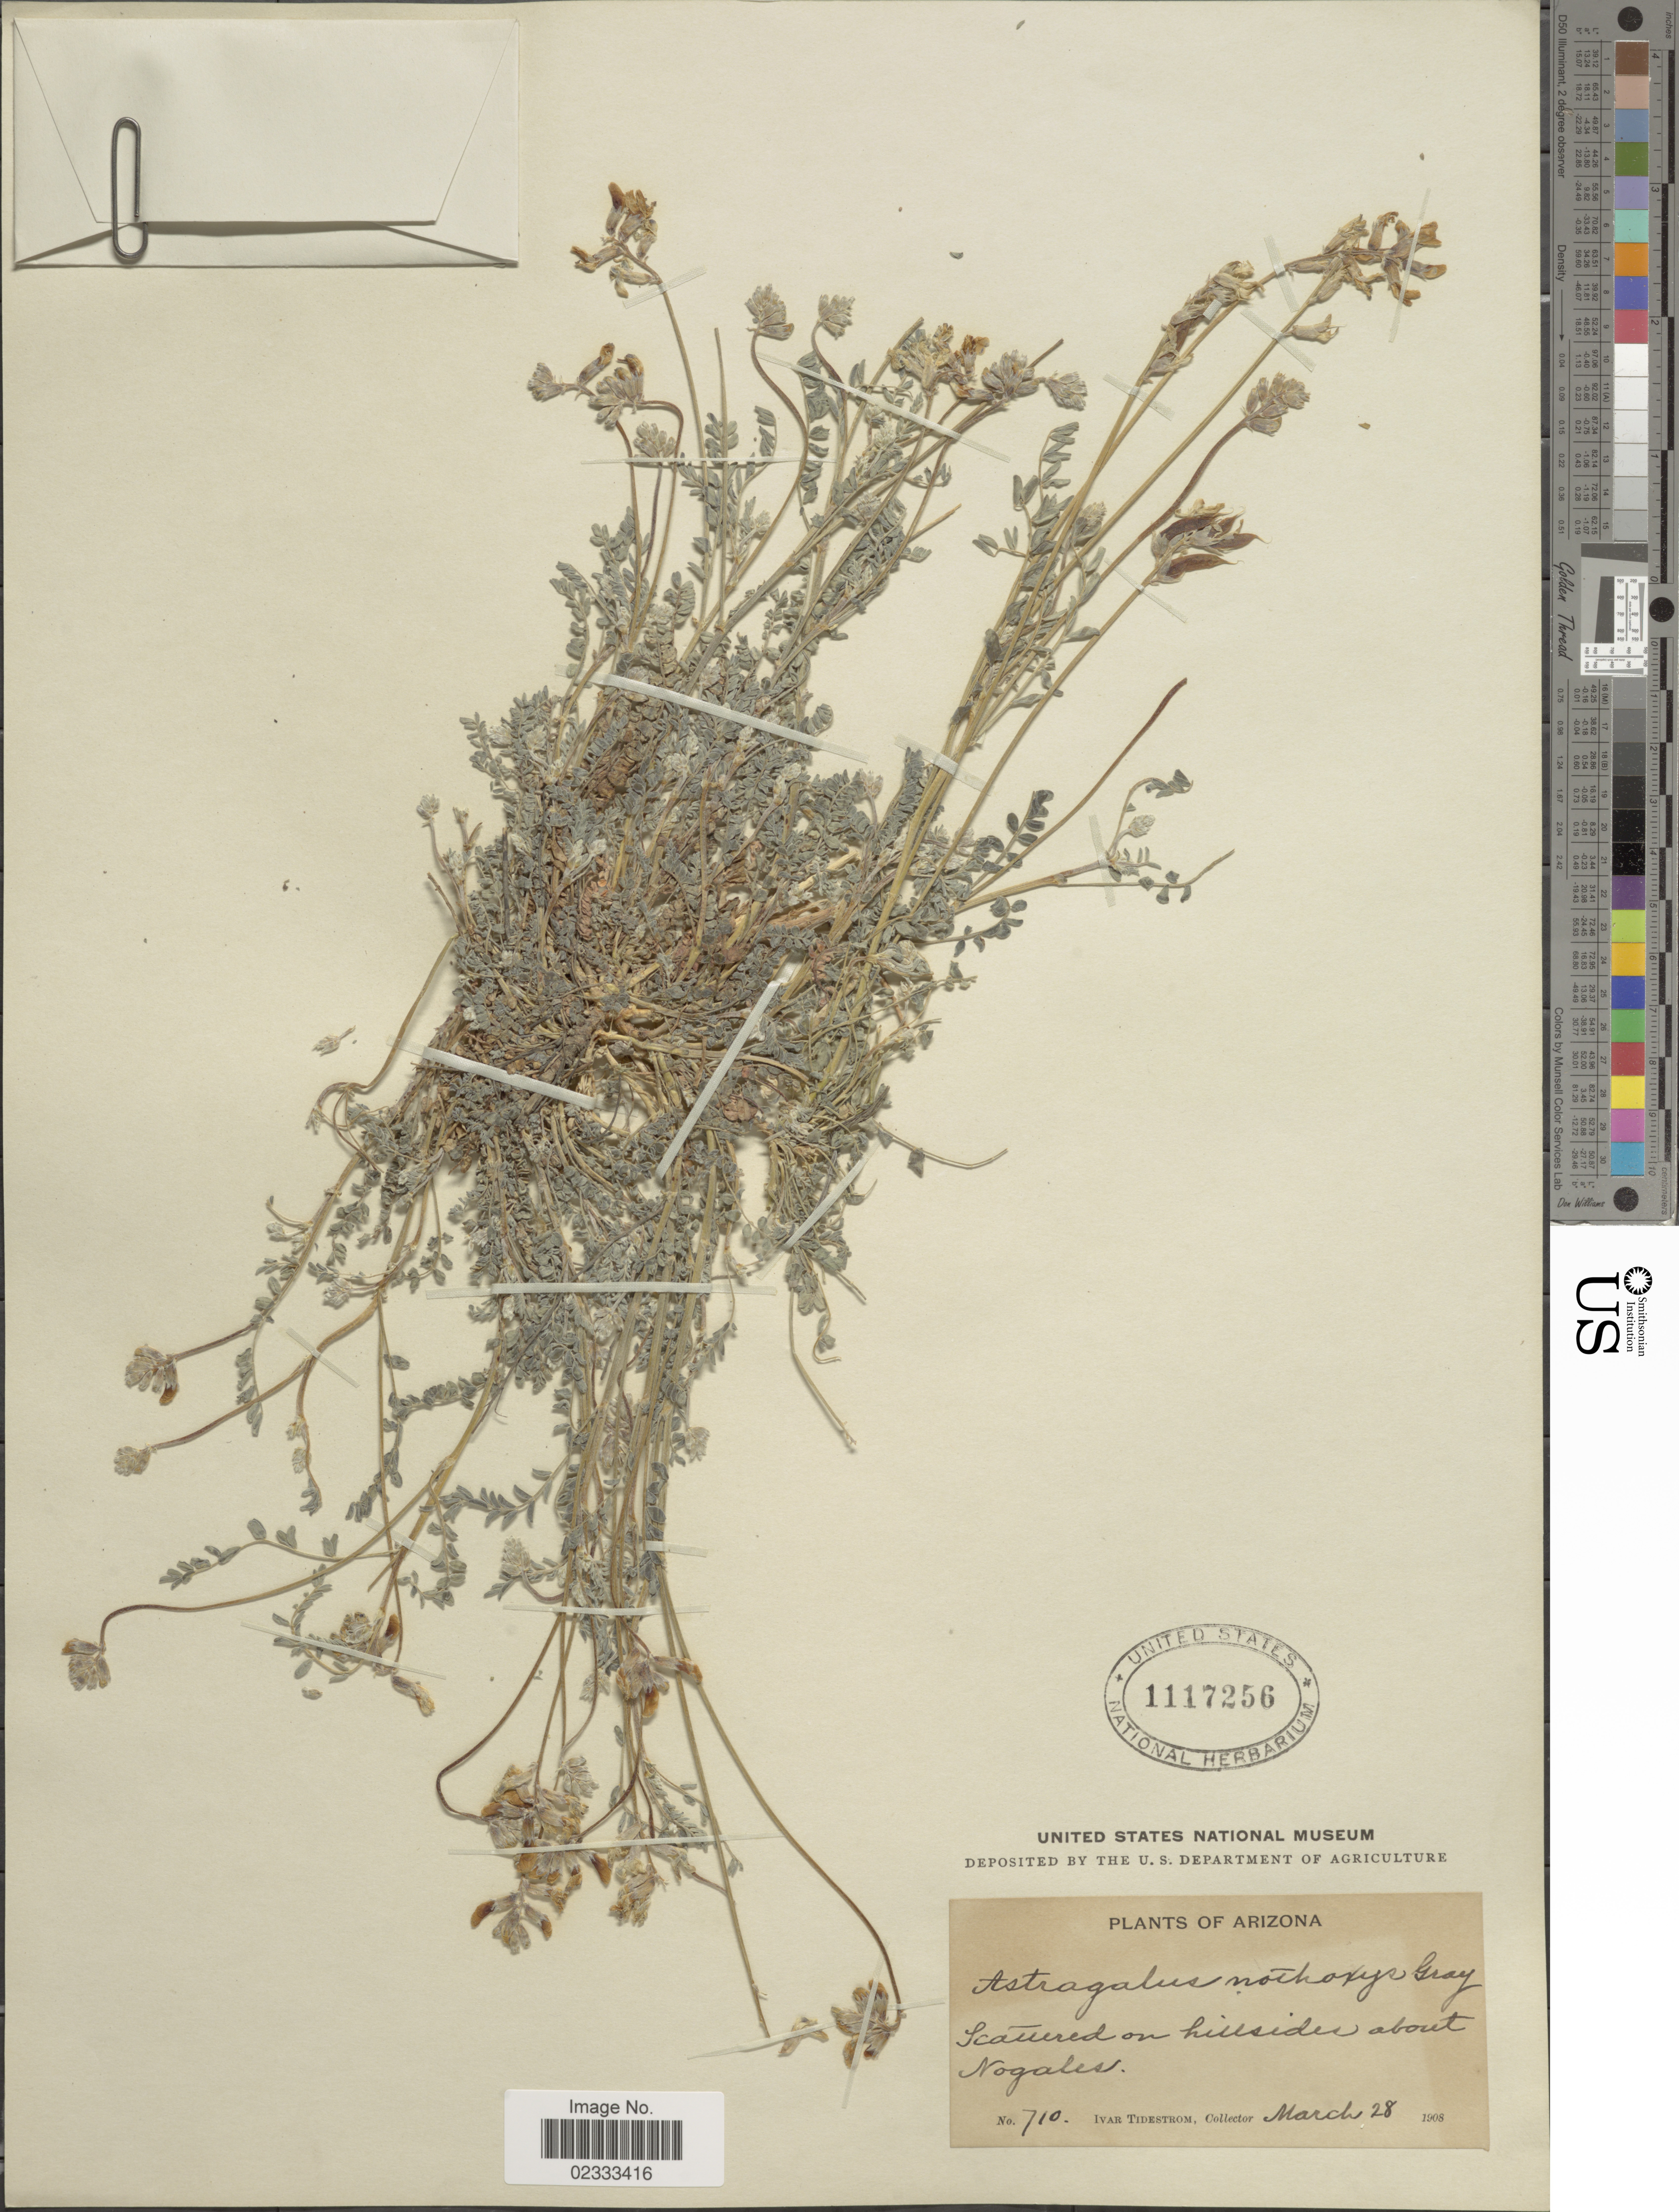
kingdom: Plantae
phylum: Tracheophyta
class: Magnoliopsida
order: Fabales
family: Fabaceae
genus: Astragalus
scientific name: Astragalus nothoxys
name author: A. Gray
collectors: I. F. Tidestrom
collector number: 710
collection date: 1908-01-28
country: United States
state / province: Arizona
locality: Scattered on hillsides about Nogales.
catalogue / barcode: US 1117256